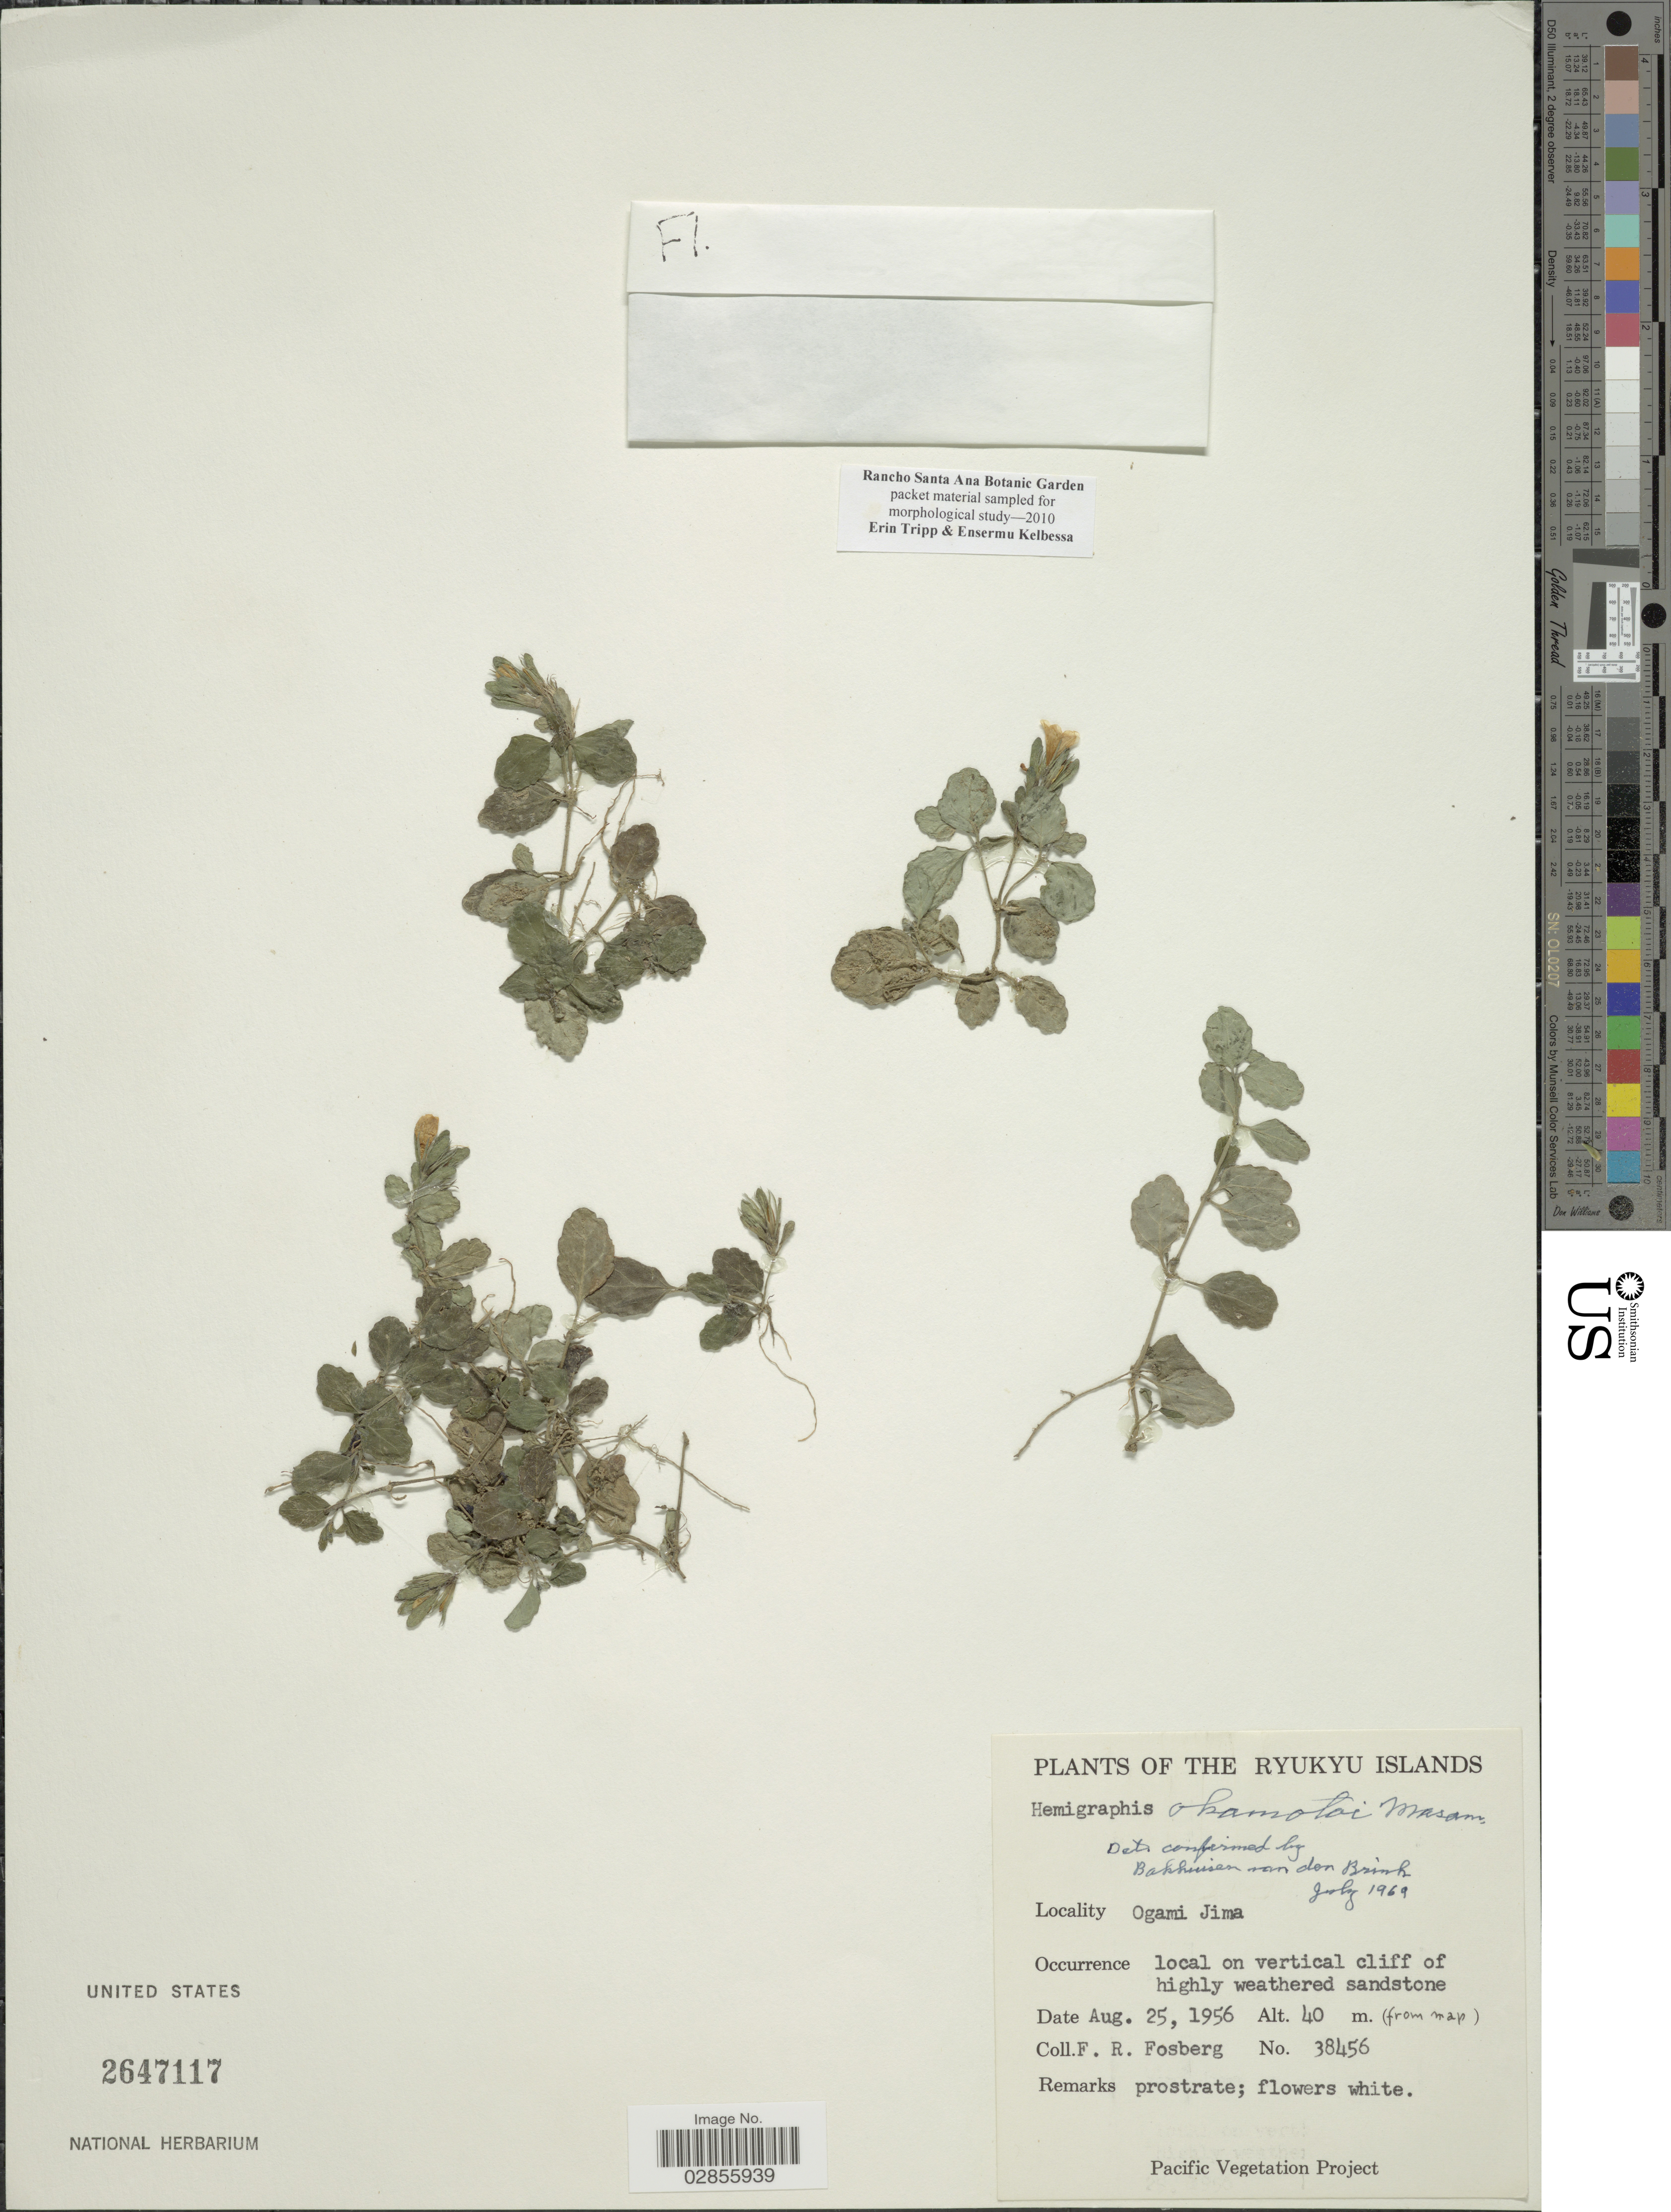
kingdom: Plantae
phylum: Tracheophyta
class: Magnoliopsida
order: Lamiales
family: Acanthaceae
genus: Hemigraphis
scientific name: Hemigraphis okamotoi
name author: Masam.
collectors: F. R. Fosberg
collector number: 38456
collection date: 1956-08-25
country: Japan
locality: The Ryukyu Islands. Ogami Jima.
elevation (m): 40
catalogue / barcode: US 2647117